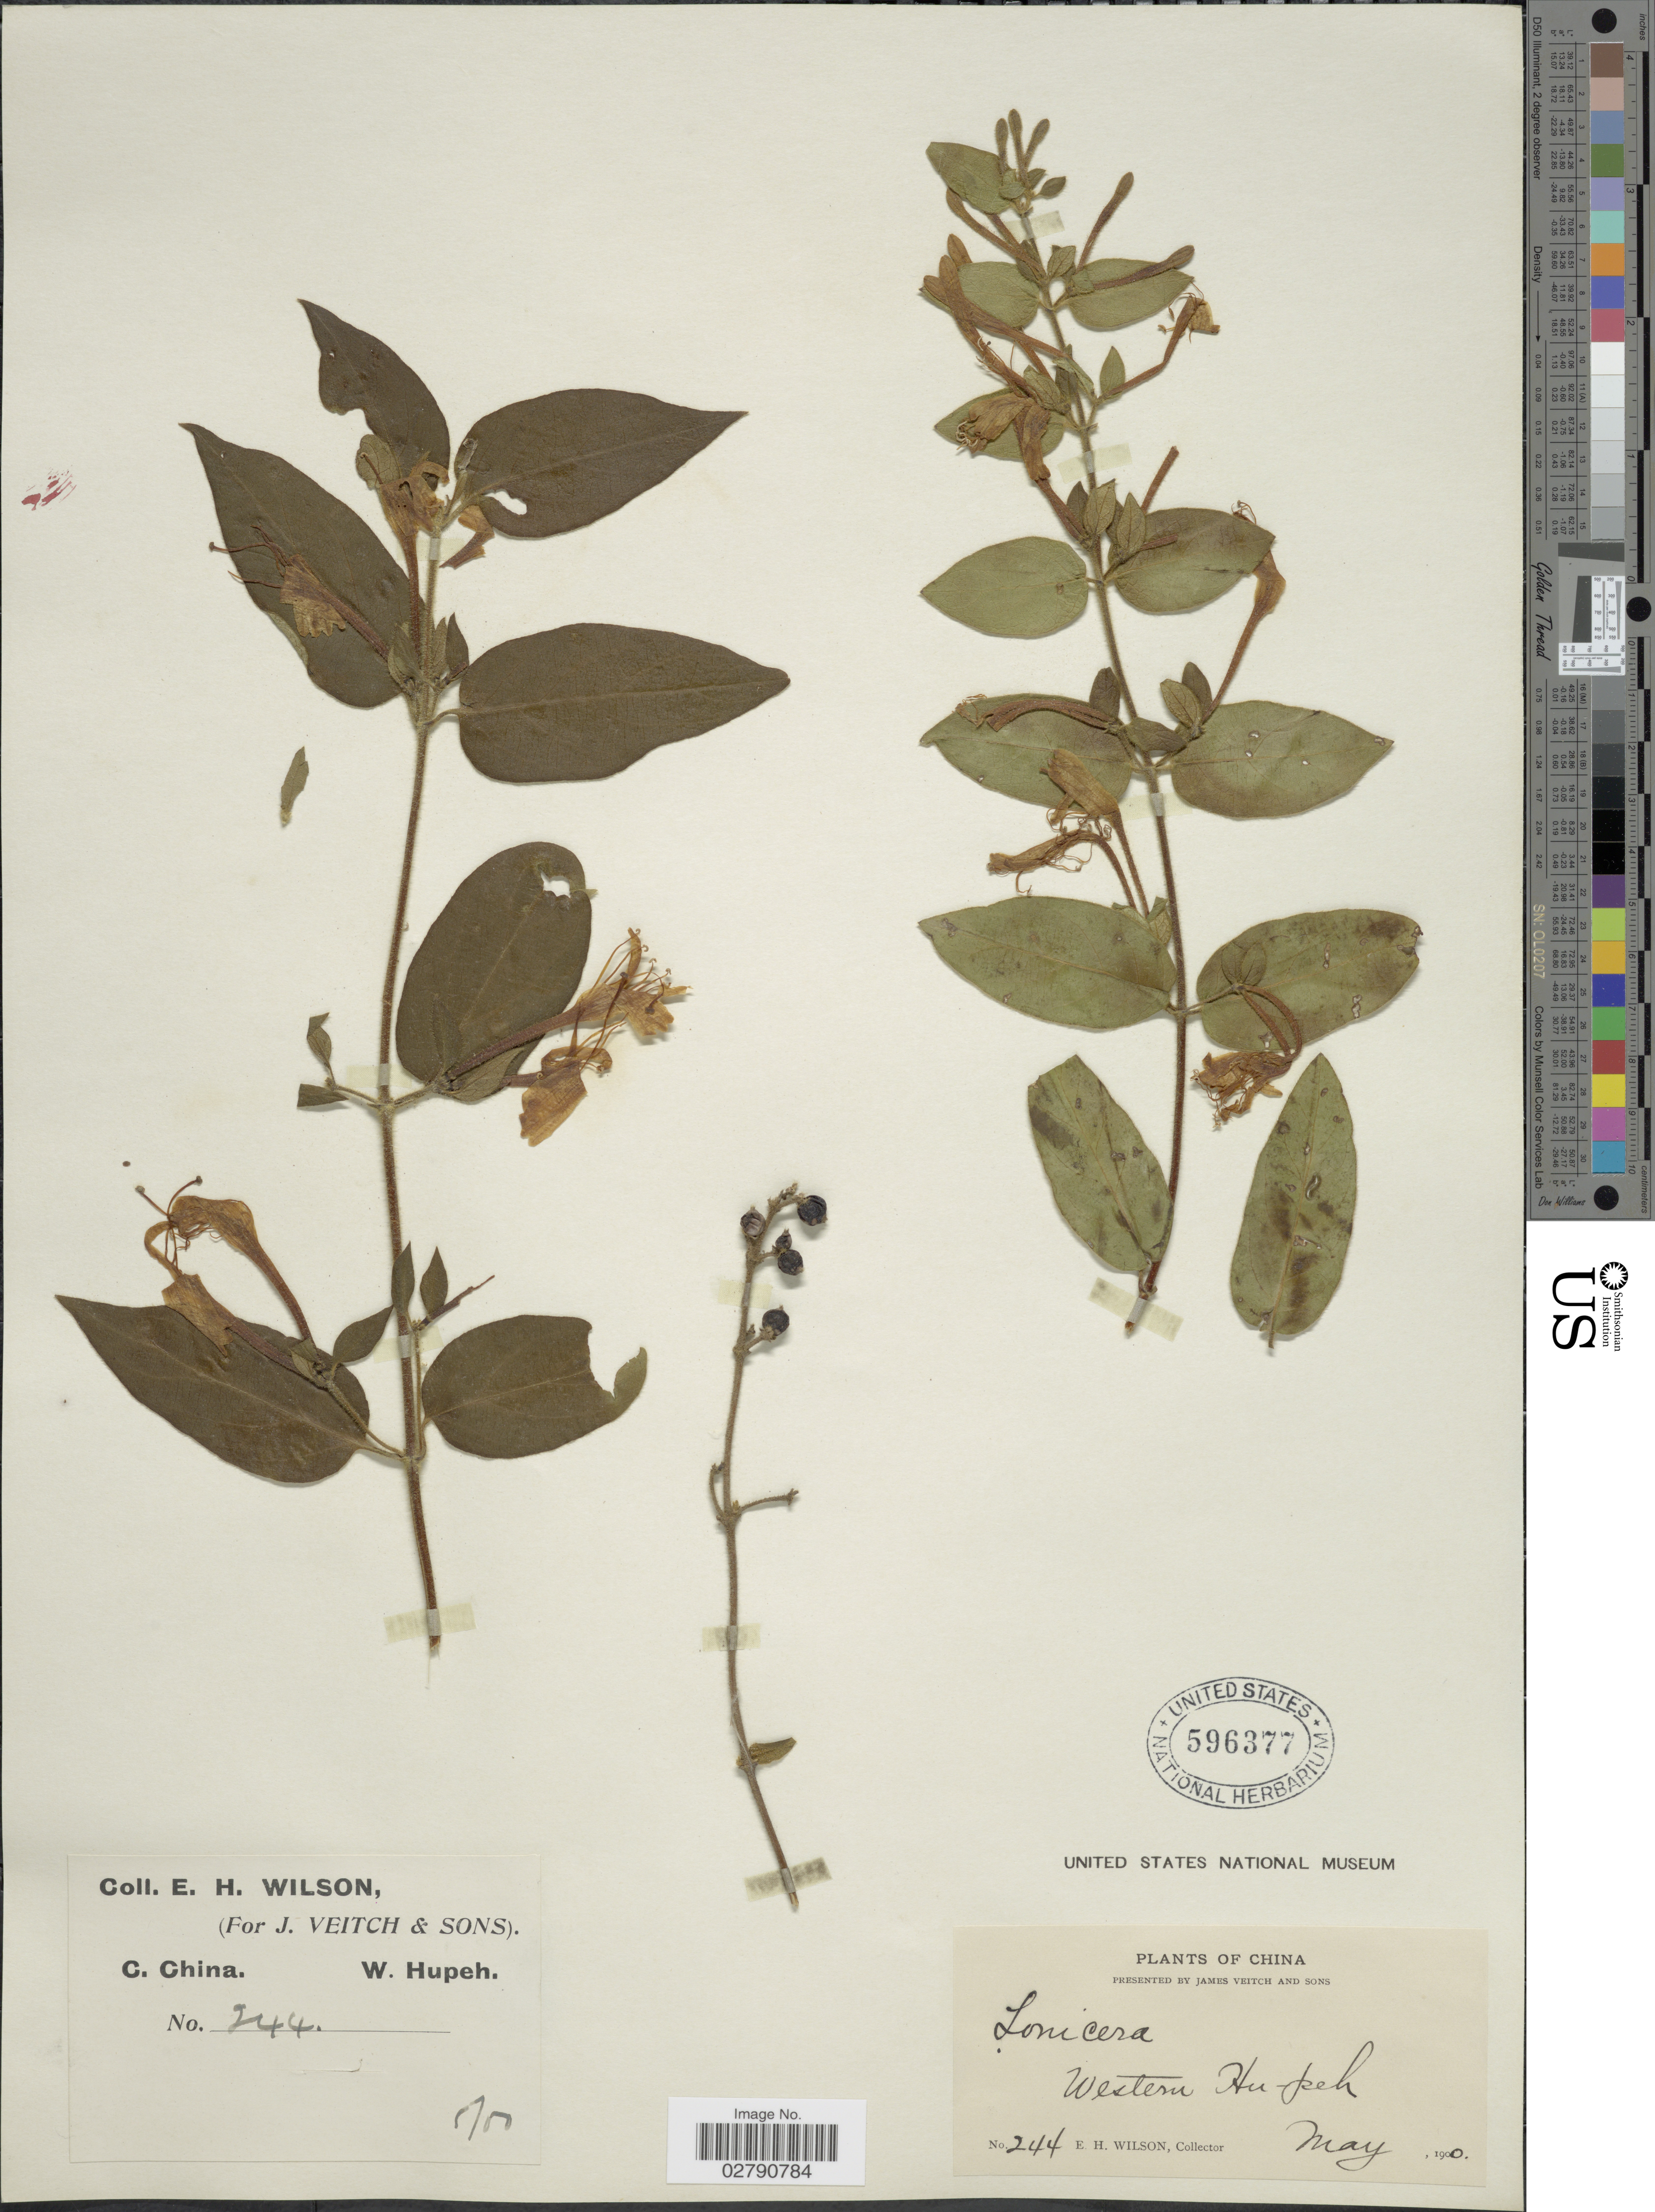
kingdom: Plantae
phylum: Tracheophyta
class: Magnoliopsida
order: Dipsacales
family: Caprifoliaceae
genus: Lonicera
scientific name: Lonicera japonica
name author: Thunb.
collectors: E. Wilson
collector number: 244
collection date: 1900-05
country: China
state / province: Hubei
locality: C. China, Western Hu-peh.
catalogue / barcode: US 596377